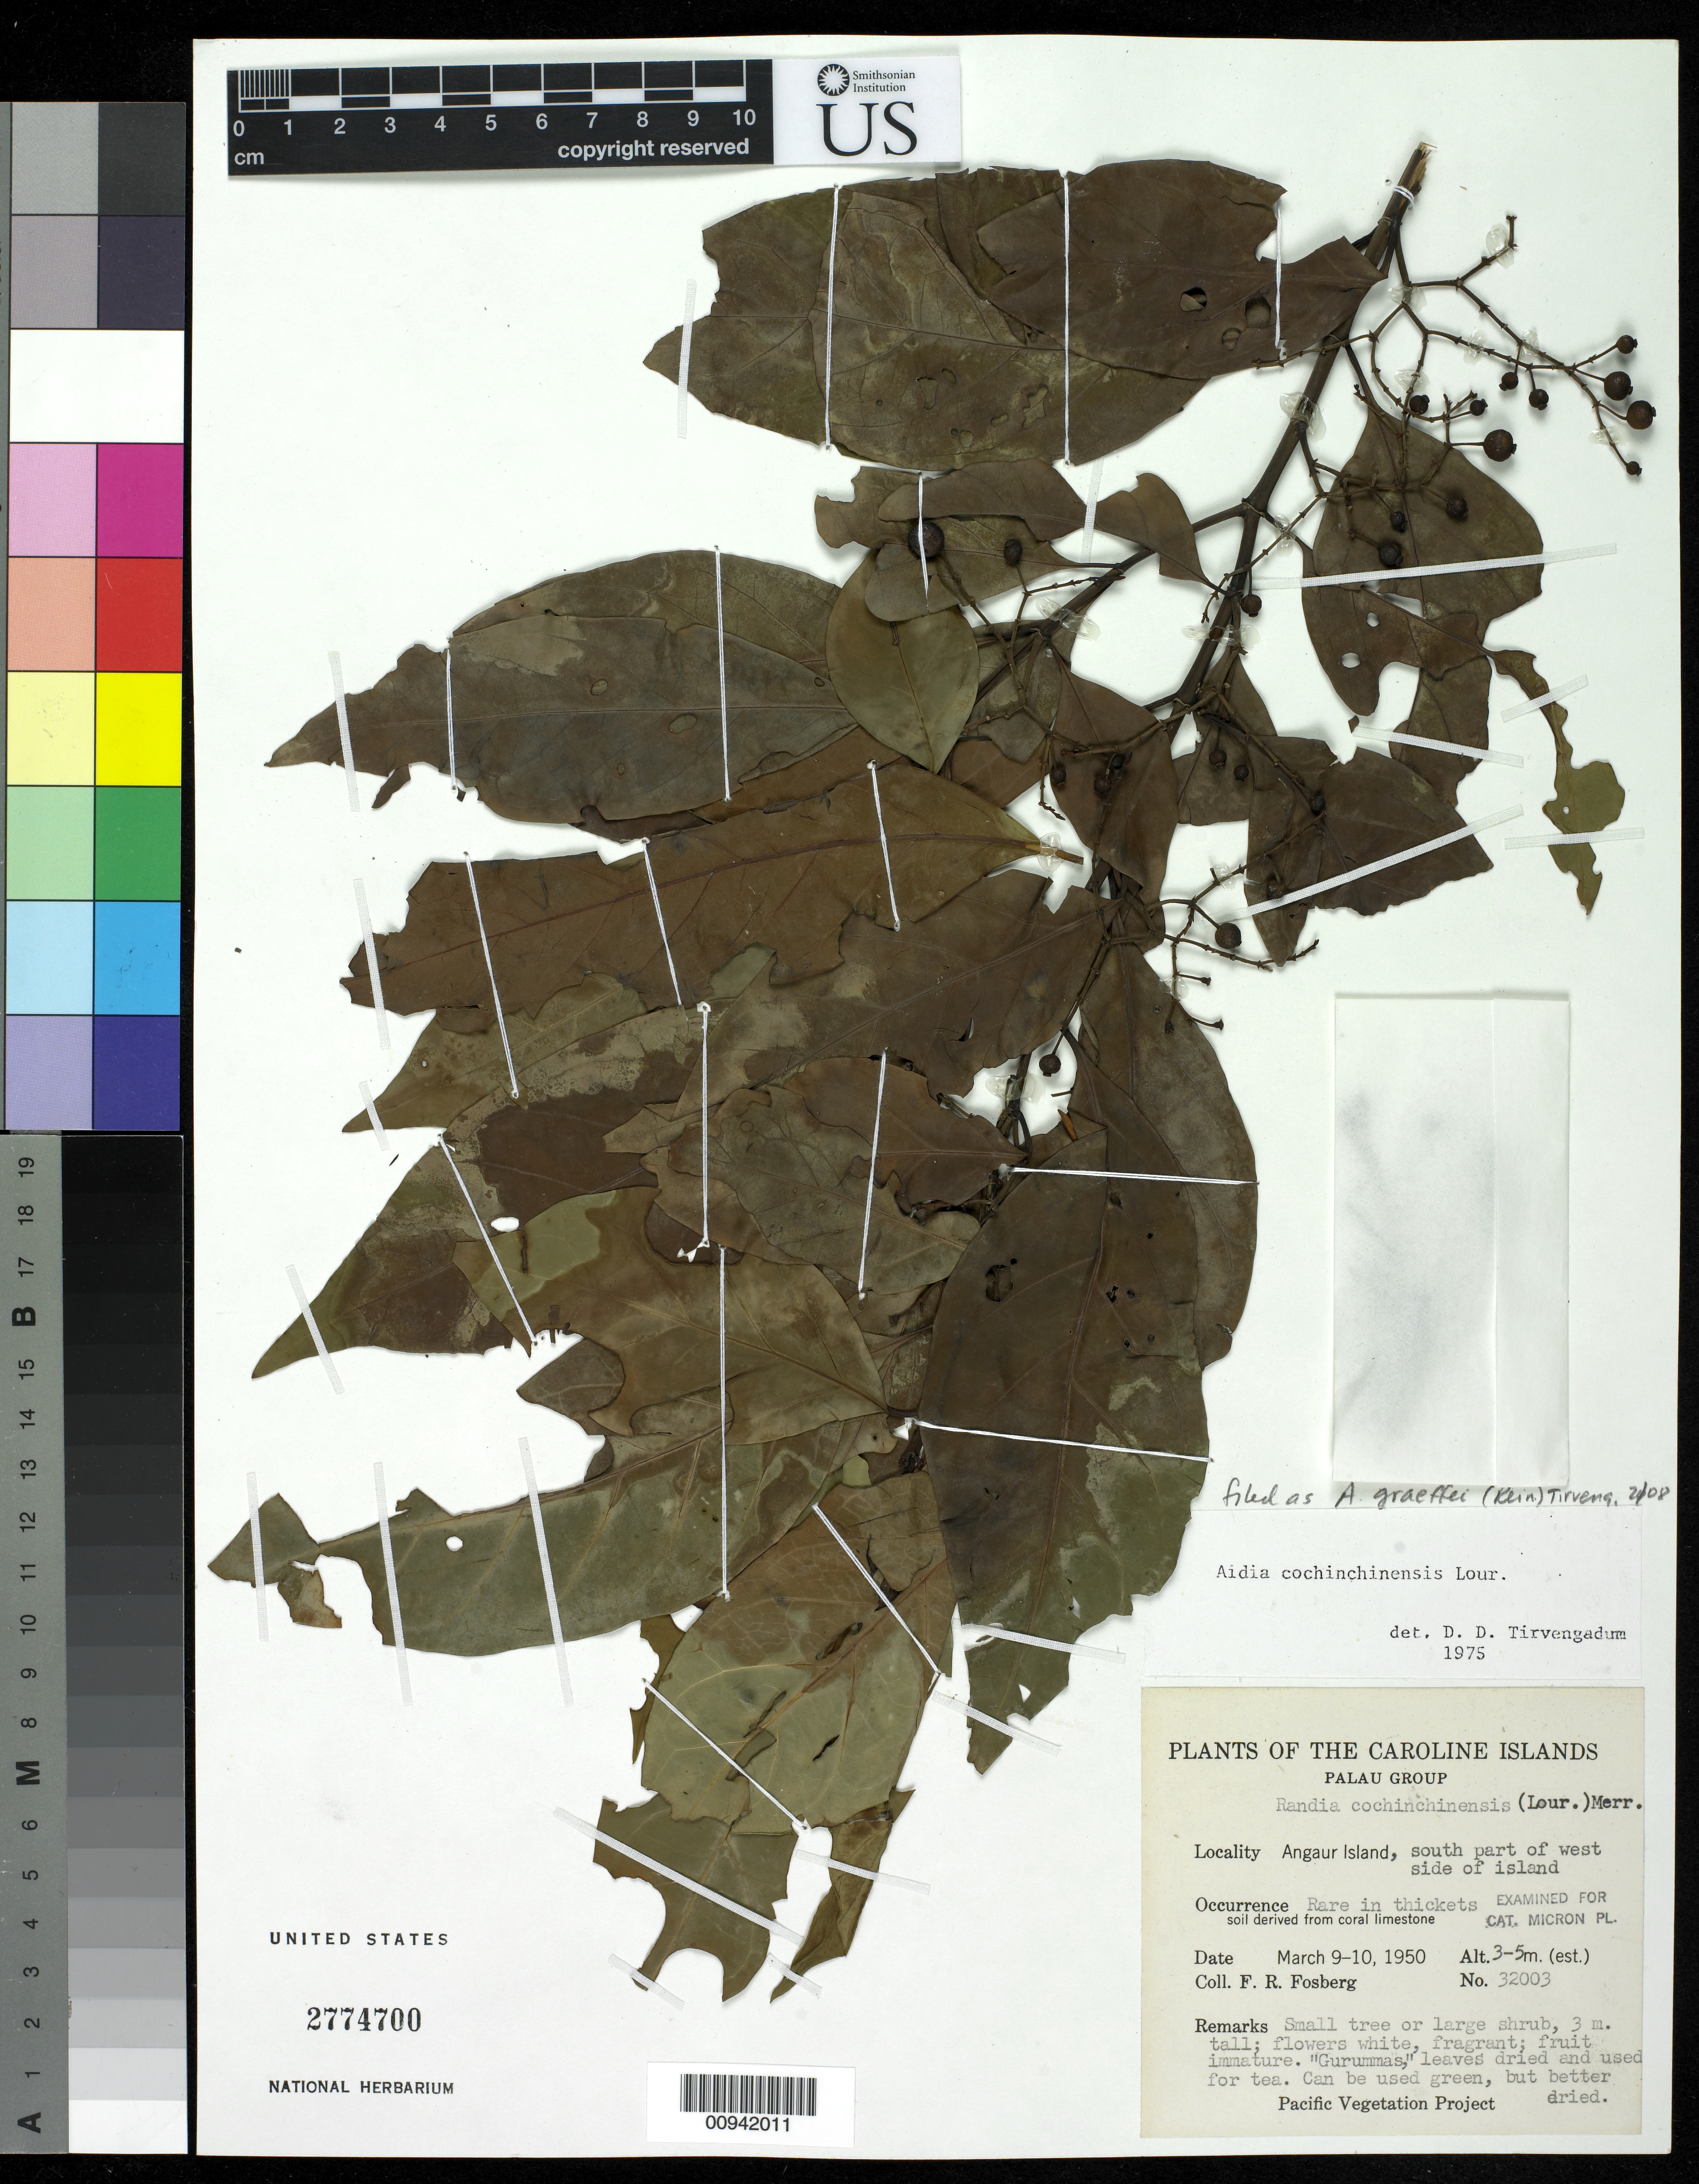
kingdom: Plantae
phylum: Tracheophyta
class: Magnoliopsida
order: Gentianales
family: Rubiaceae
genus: Aidia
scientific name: Aidia graeffei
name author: (Reinecke) Tirveng.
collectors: F. R. Fosberg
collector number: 32003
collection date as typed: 09 Mar 1950 to 10 Mar 1950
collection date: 1950-03-09/1950-03-10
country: Palau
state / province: Angaur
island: Ngeaur [Angaur]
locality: S part of W side of island.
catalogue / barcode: US 2774700